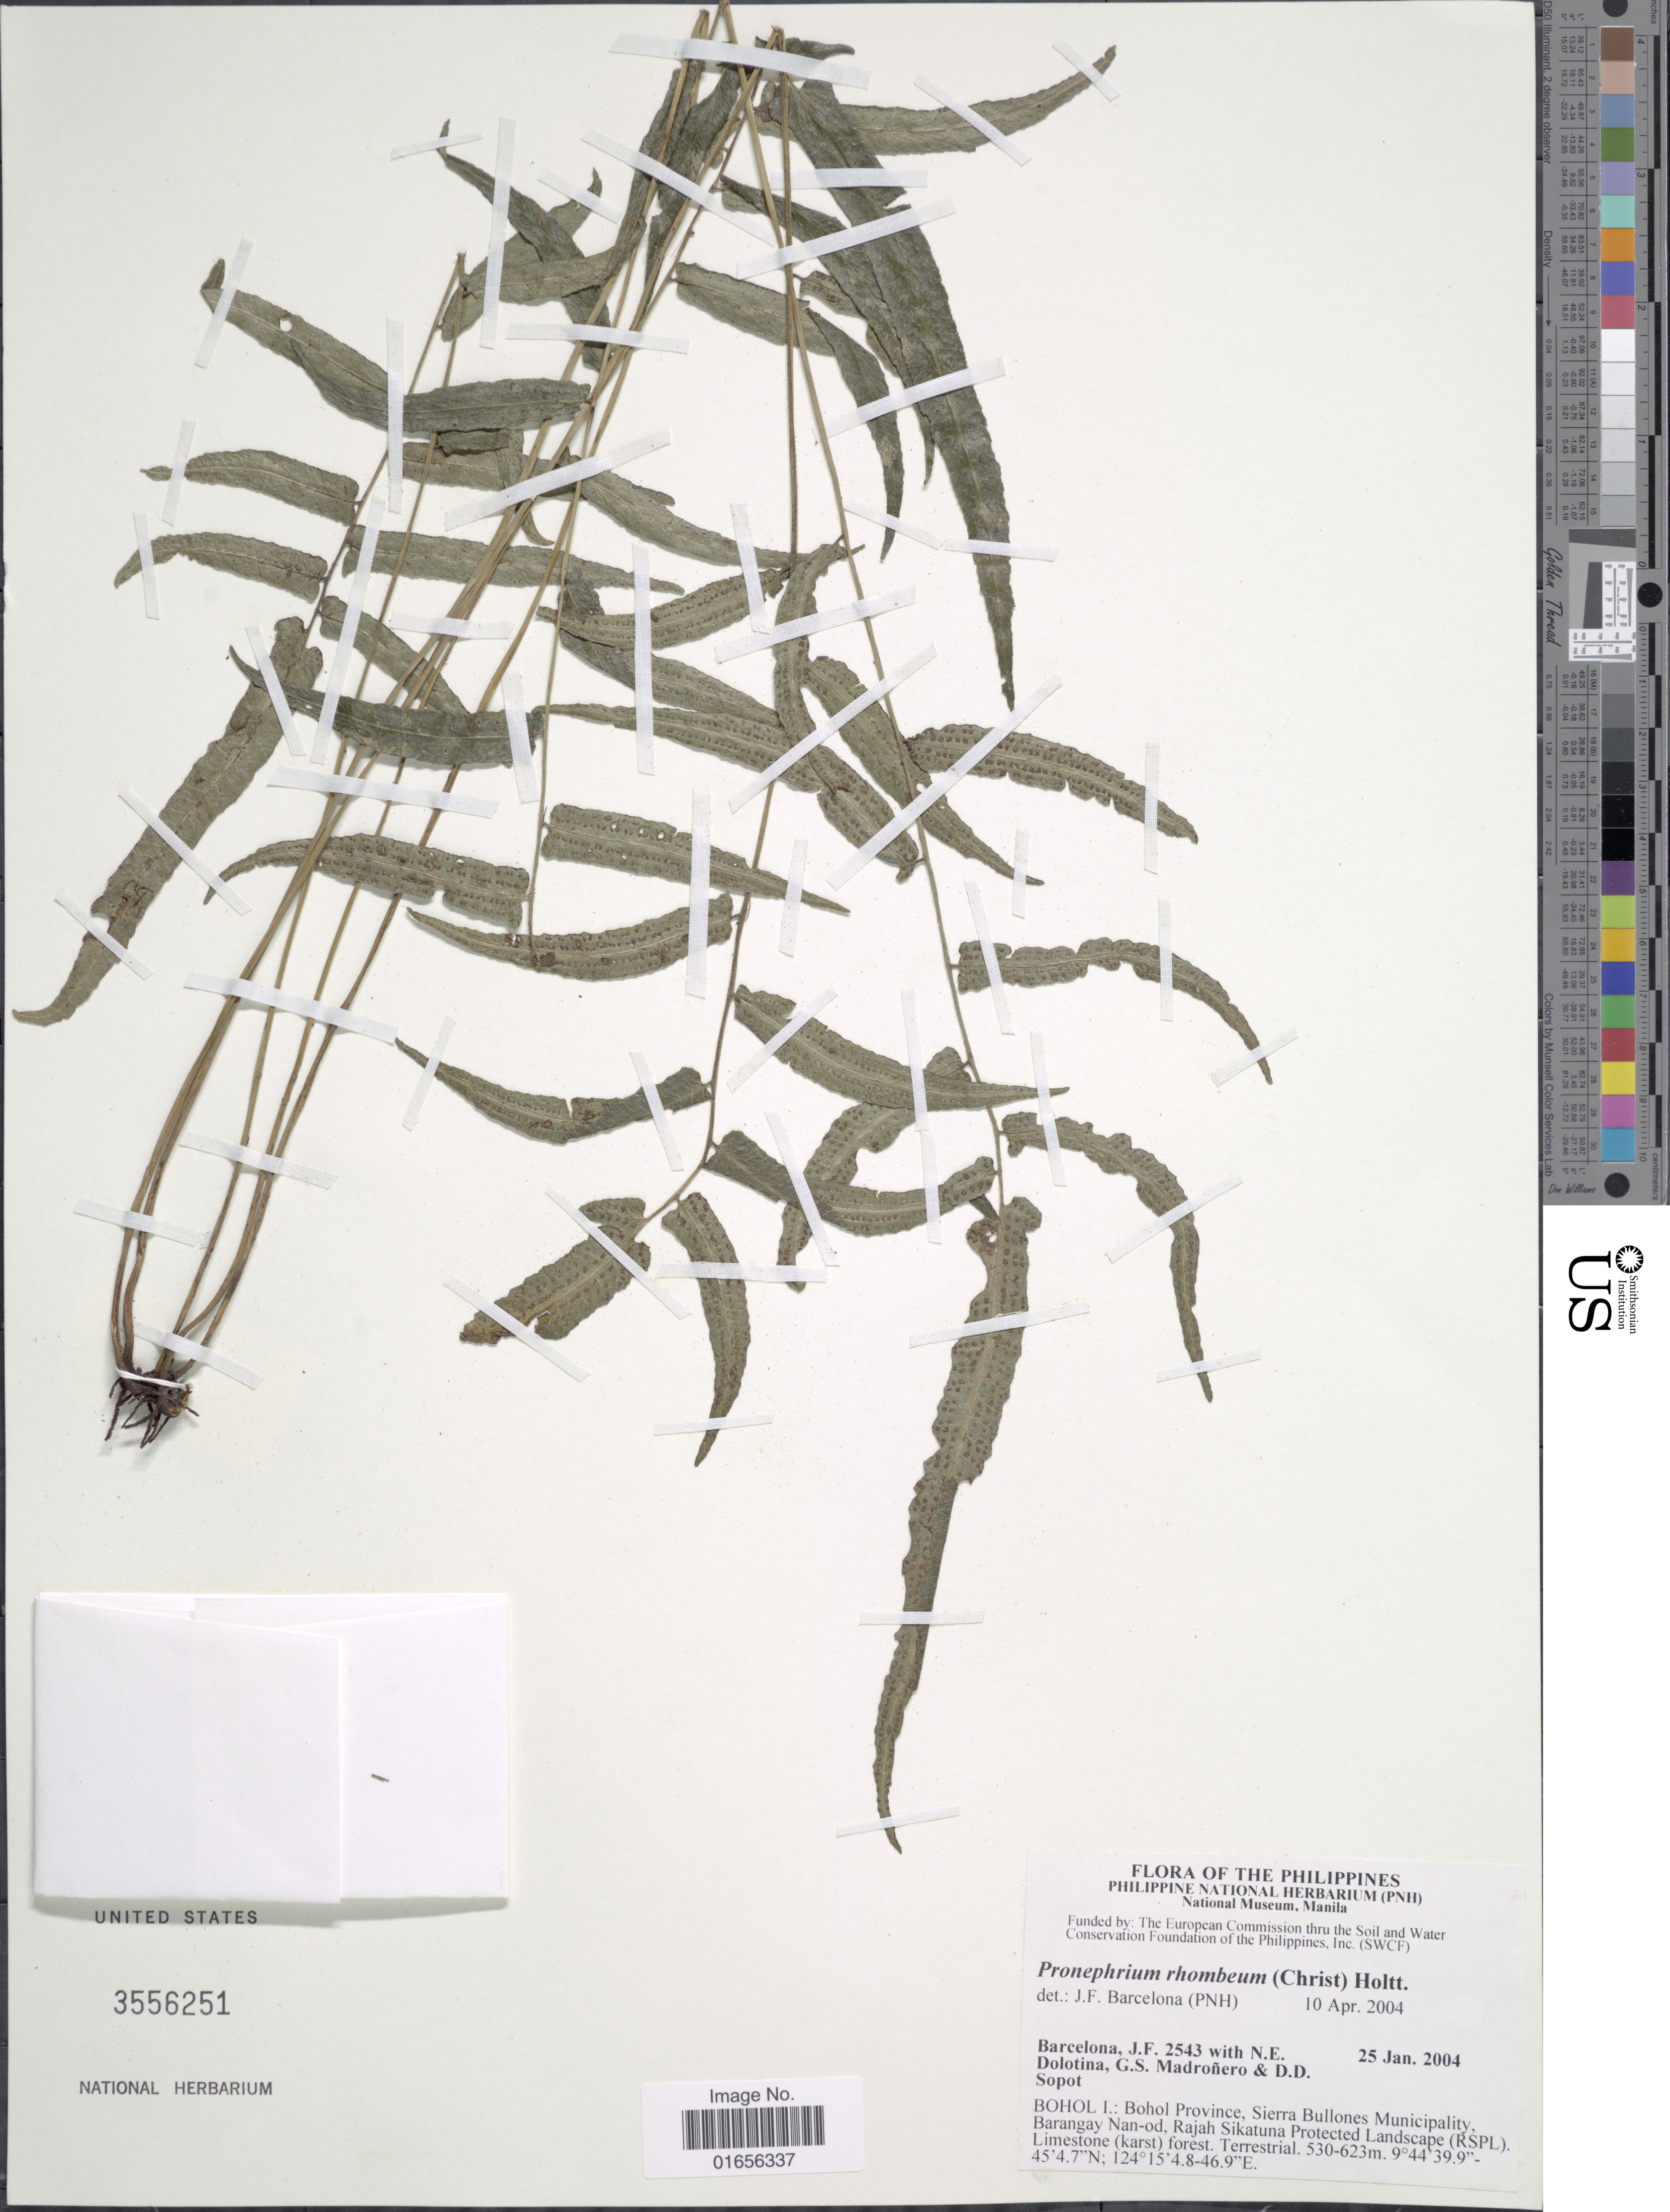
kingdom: Plantae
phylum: Tracheophyta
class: Polypodiopsida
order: Polypodiales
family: Thelypteridaceae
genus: Pronephrium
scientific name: Pronephrium rhombeum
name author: (Christ) Holttum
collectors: J. F. Barcelona, N. Dolotina, G. Madroñero & D. Sopot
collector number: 2543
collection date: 2004-01-25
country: Philippines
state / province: Central Visayas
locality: The Philippines, Bohol I.: Bohol Province, Sierra Bullones Municipality, Barangay Bugsoc, Rajah Sikatuna Protected Landscape (RSPL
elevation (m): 530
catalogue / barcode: US 3556251